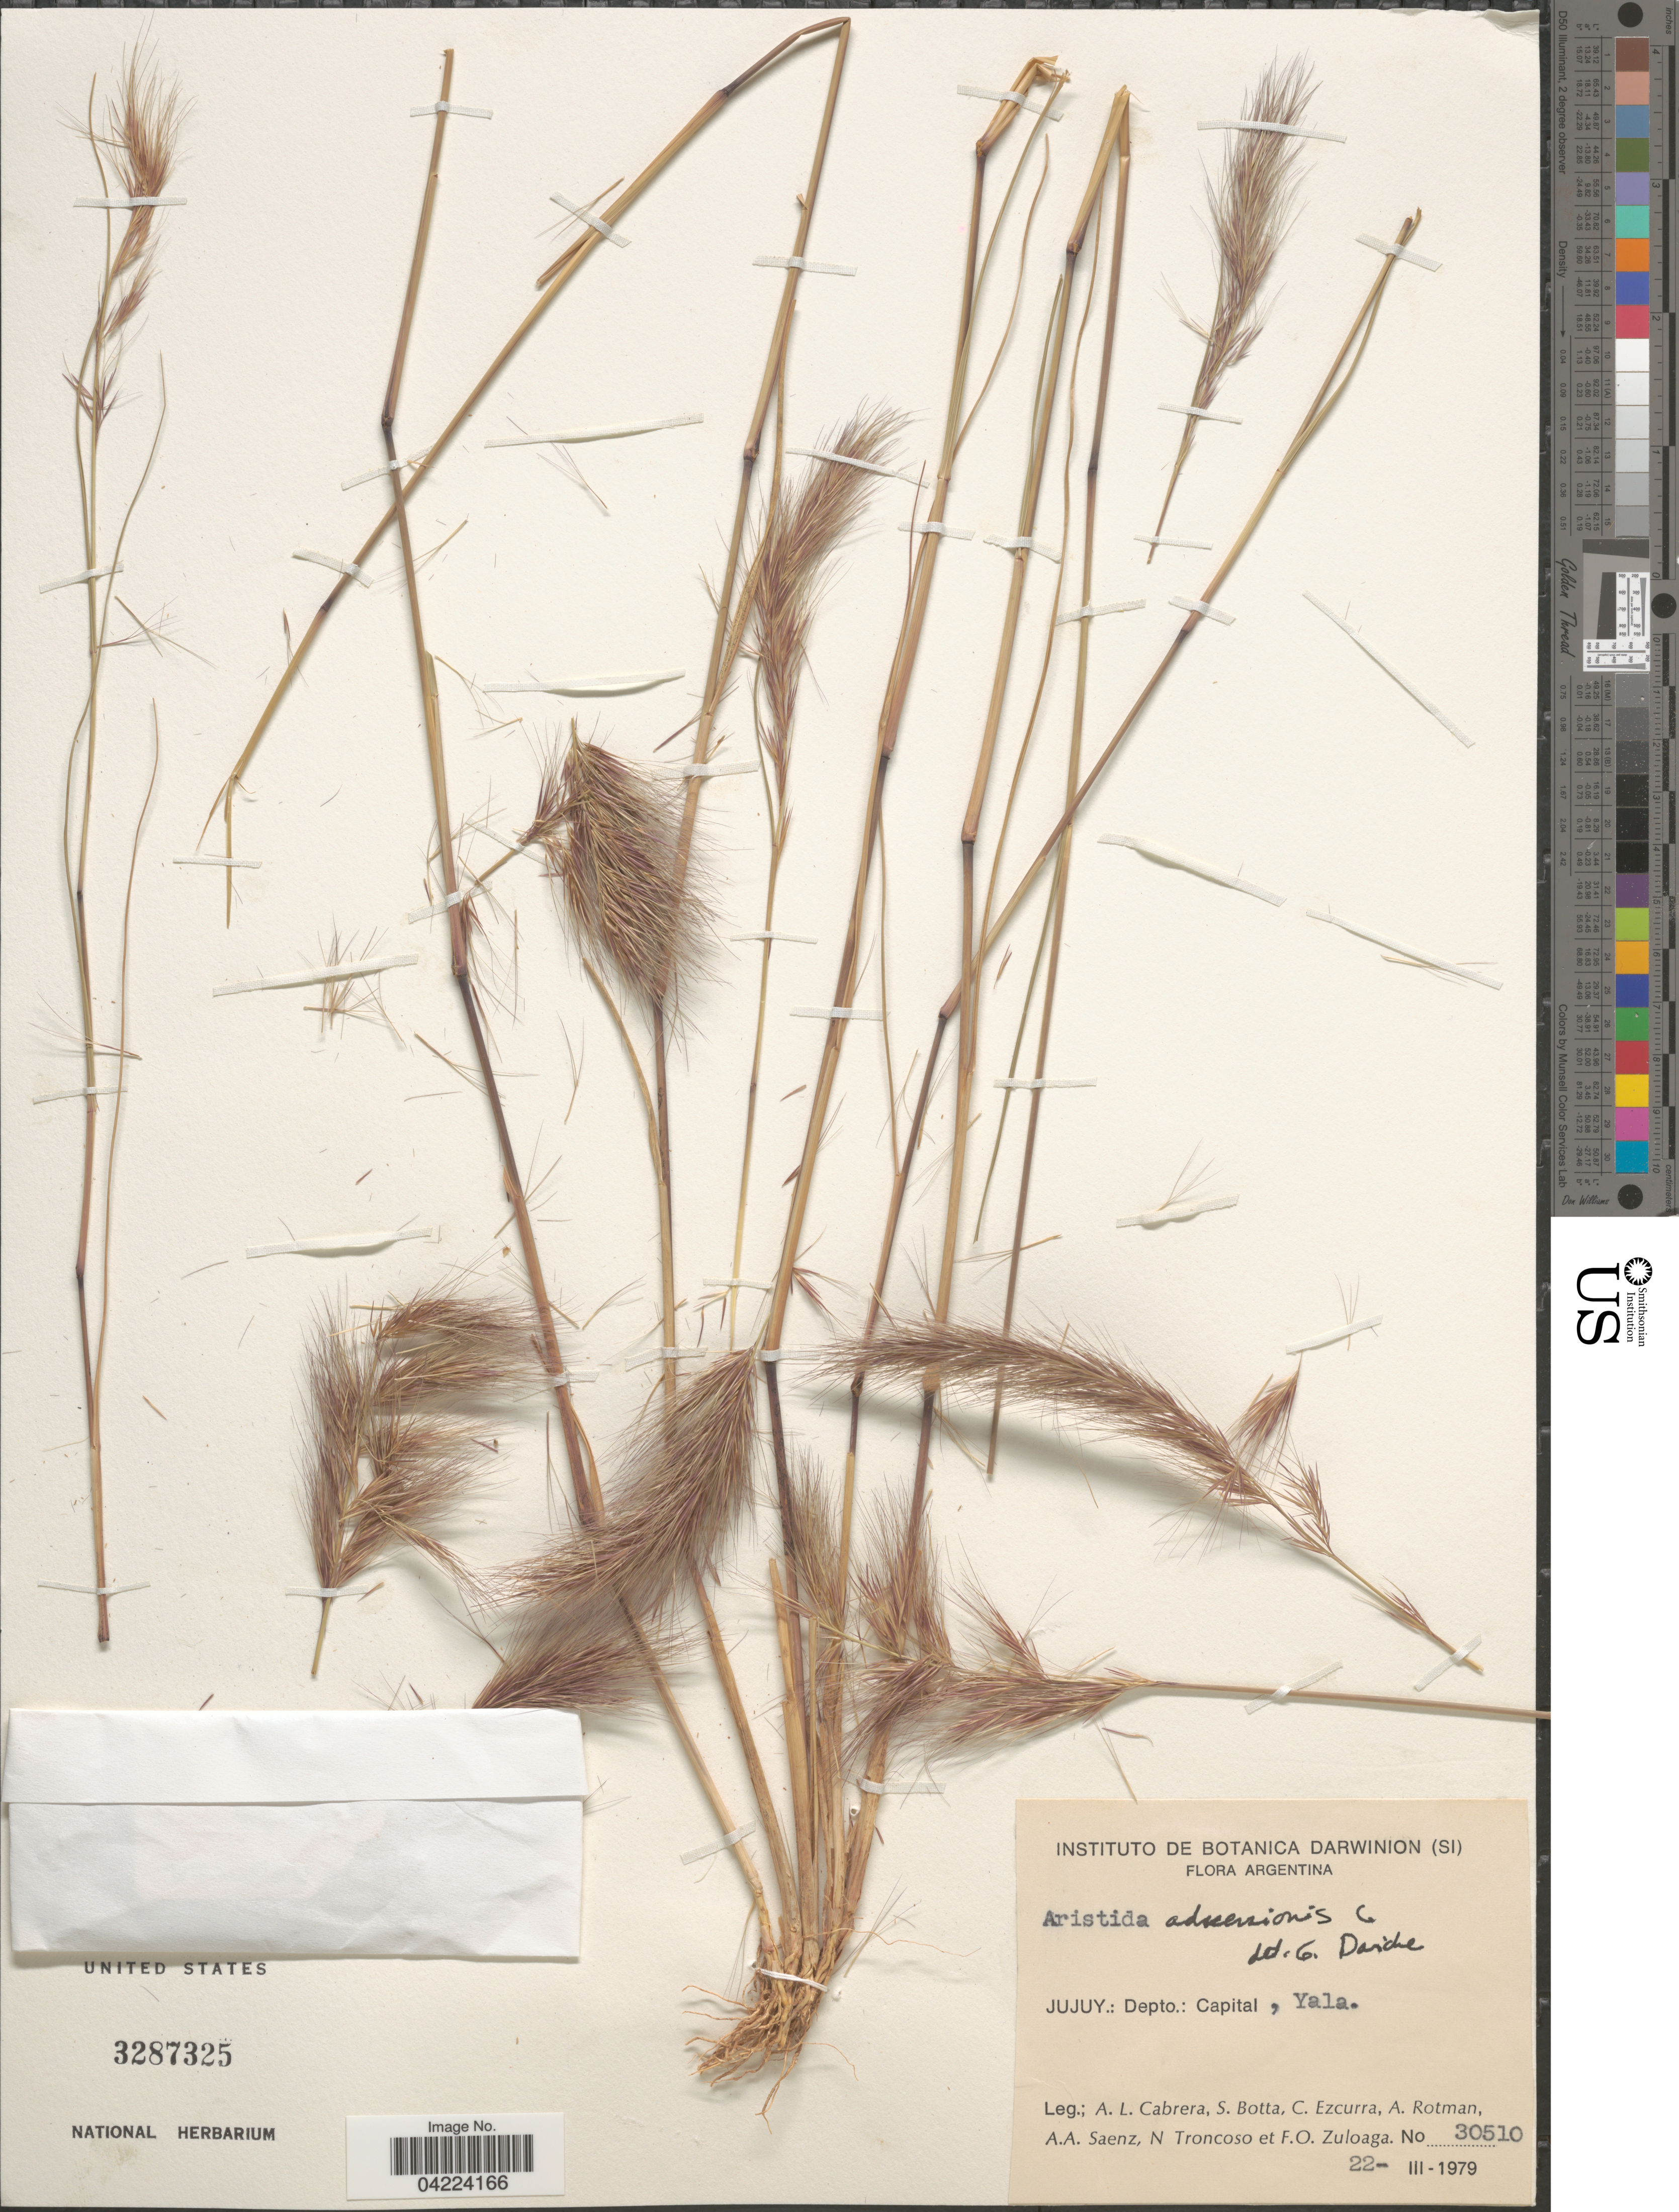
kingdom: Plantae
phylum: Tracheophyta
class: Liliopsida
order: Poales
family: Poaceae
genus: Aristida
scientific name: Aristida adscensionis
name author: L.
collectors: A. L. Cabrera, S. Botta, C. Ezcurra, A. D. Rotman & et al.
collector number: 30510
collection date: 1979-03-22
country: Argentina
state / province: Jujuy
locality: Depto.: Capital, Yala.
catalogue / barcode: US 3287325